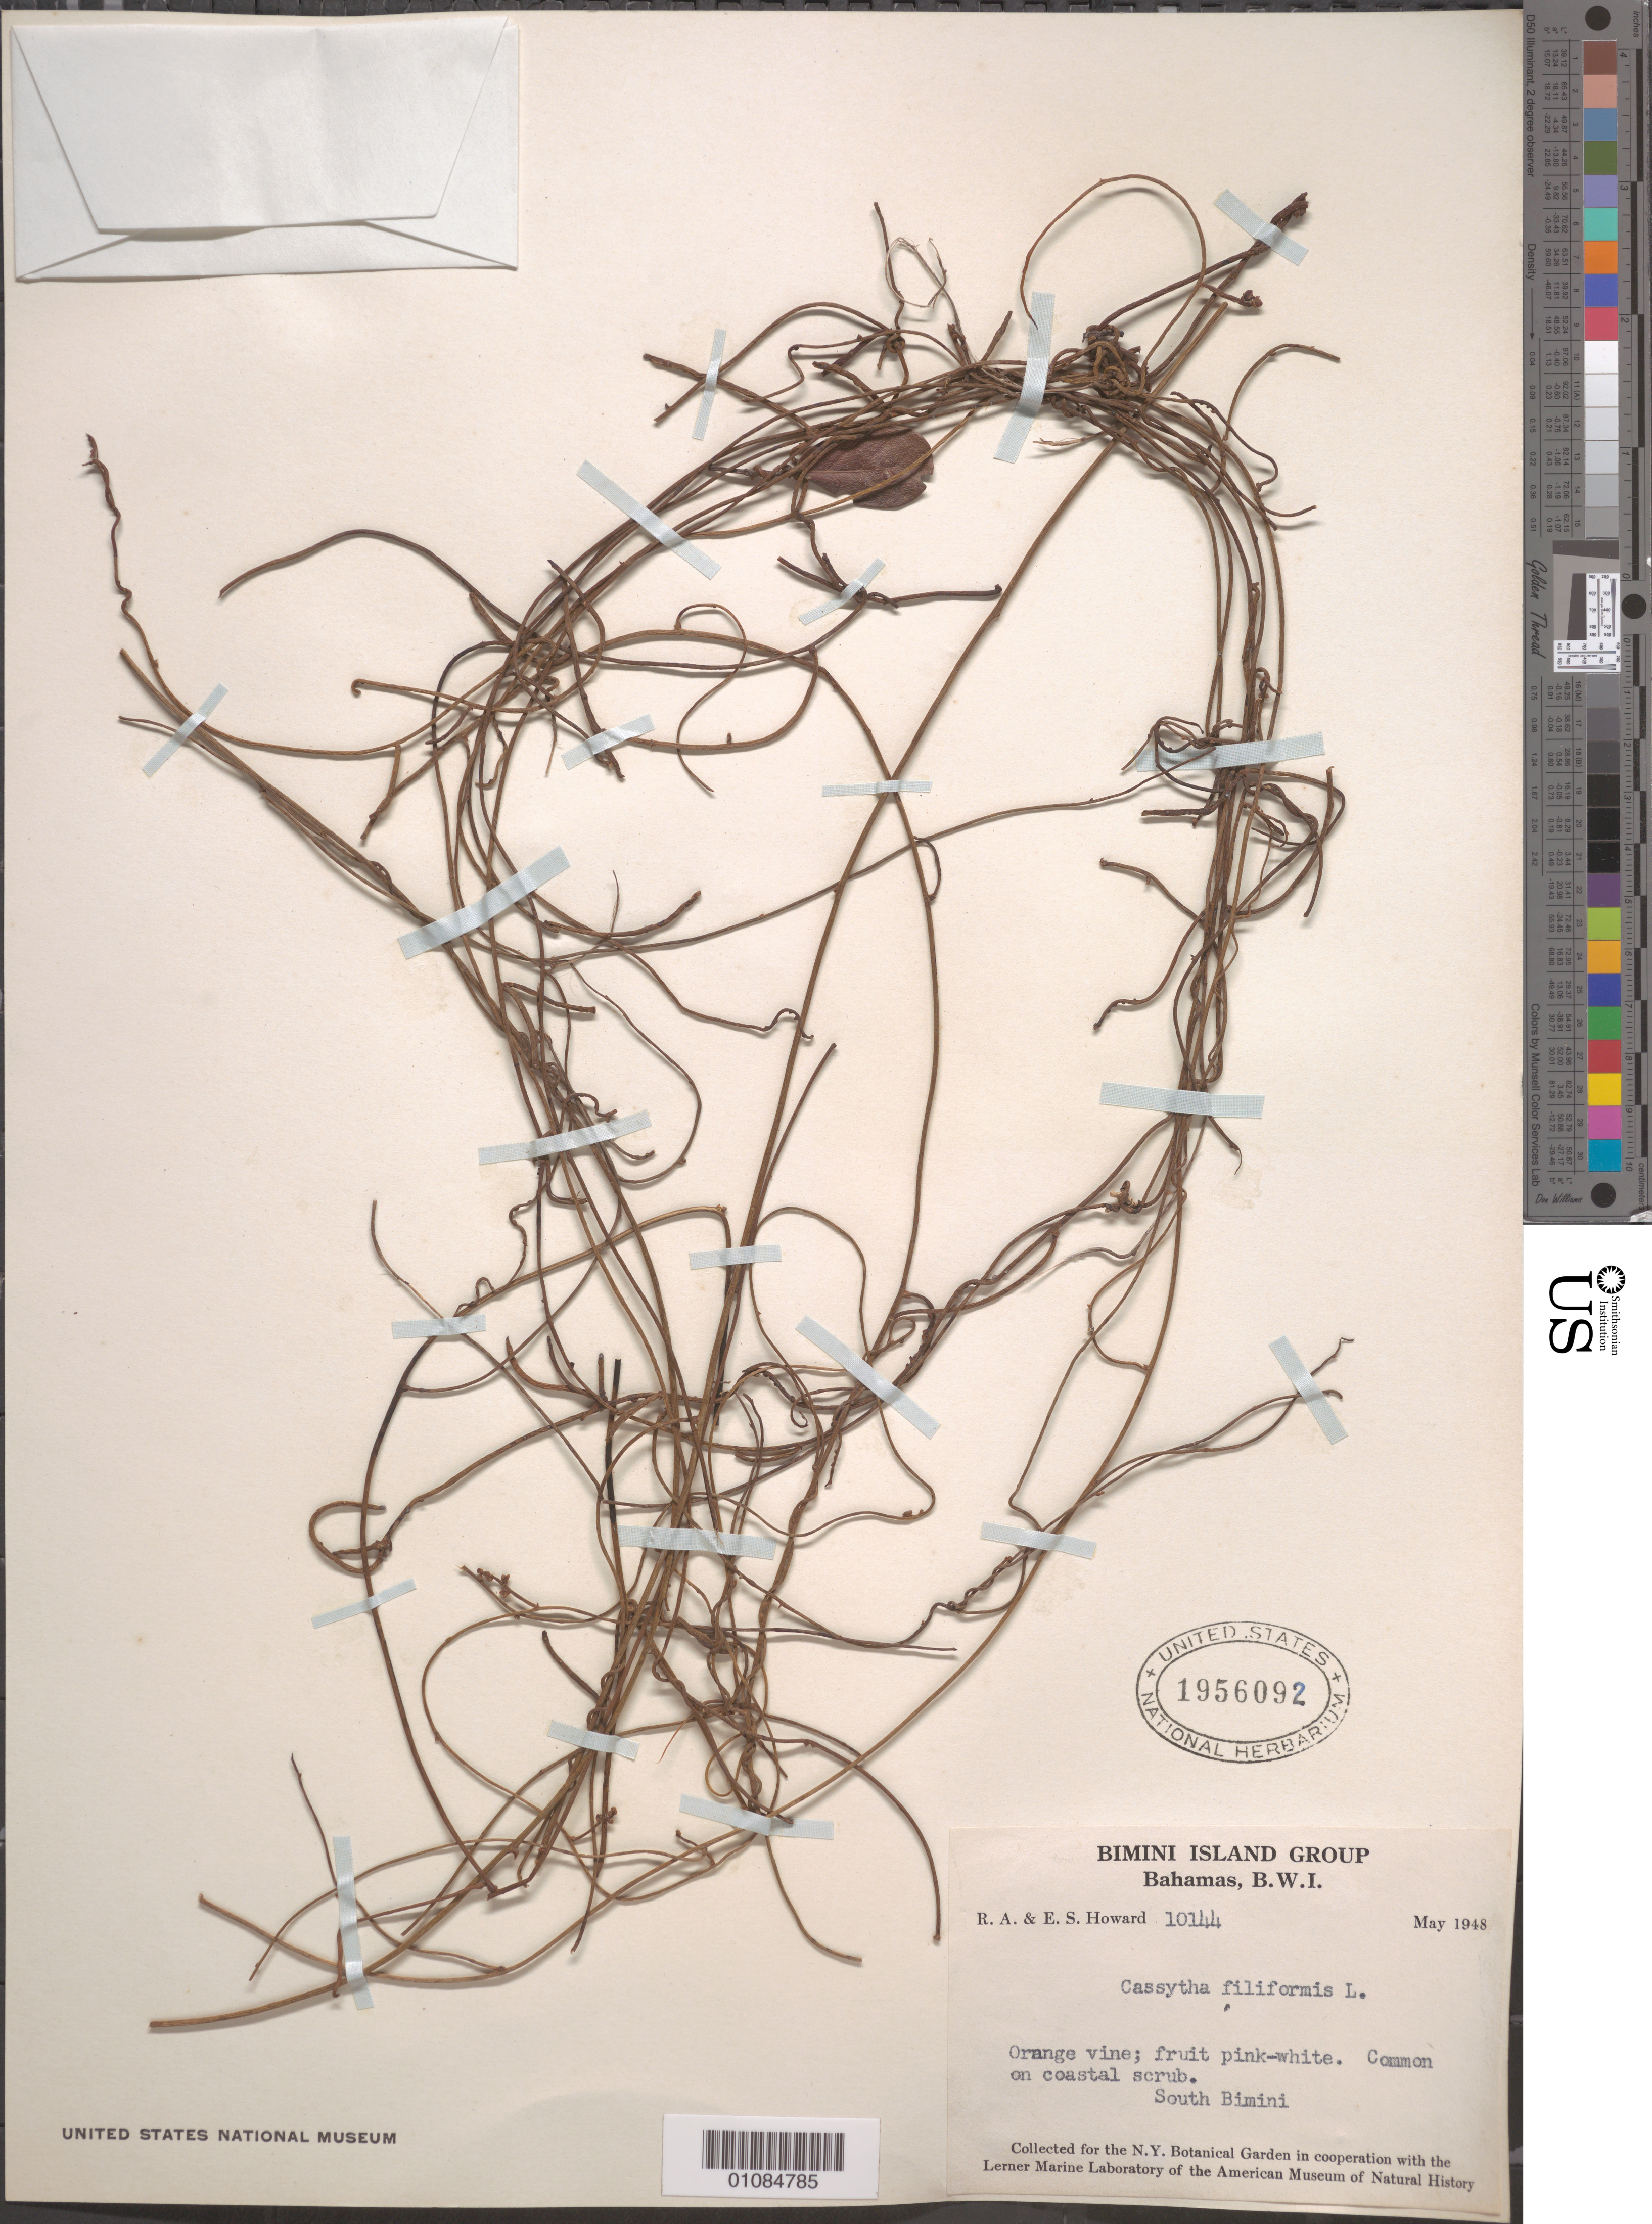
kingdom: Plantae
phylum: Tracheophyta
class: Magnoliopsida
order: Laurales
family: Lauraceae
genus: Cassytha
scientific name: Cassytha filiformis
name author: L.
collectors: R. A. Howard & E. S. Howard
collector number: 10144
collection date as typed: May 1948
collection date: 1948-05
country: Bahamas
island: South Bimini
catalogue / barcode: US 1956092